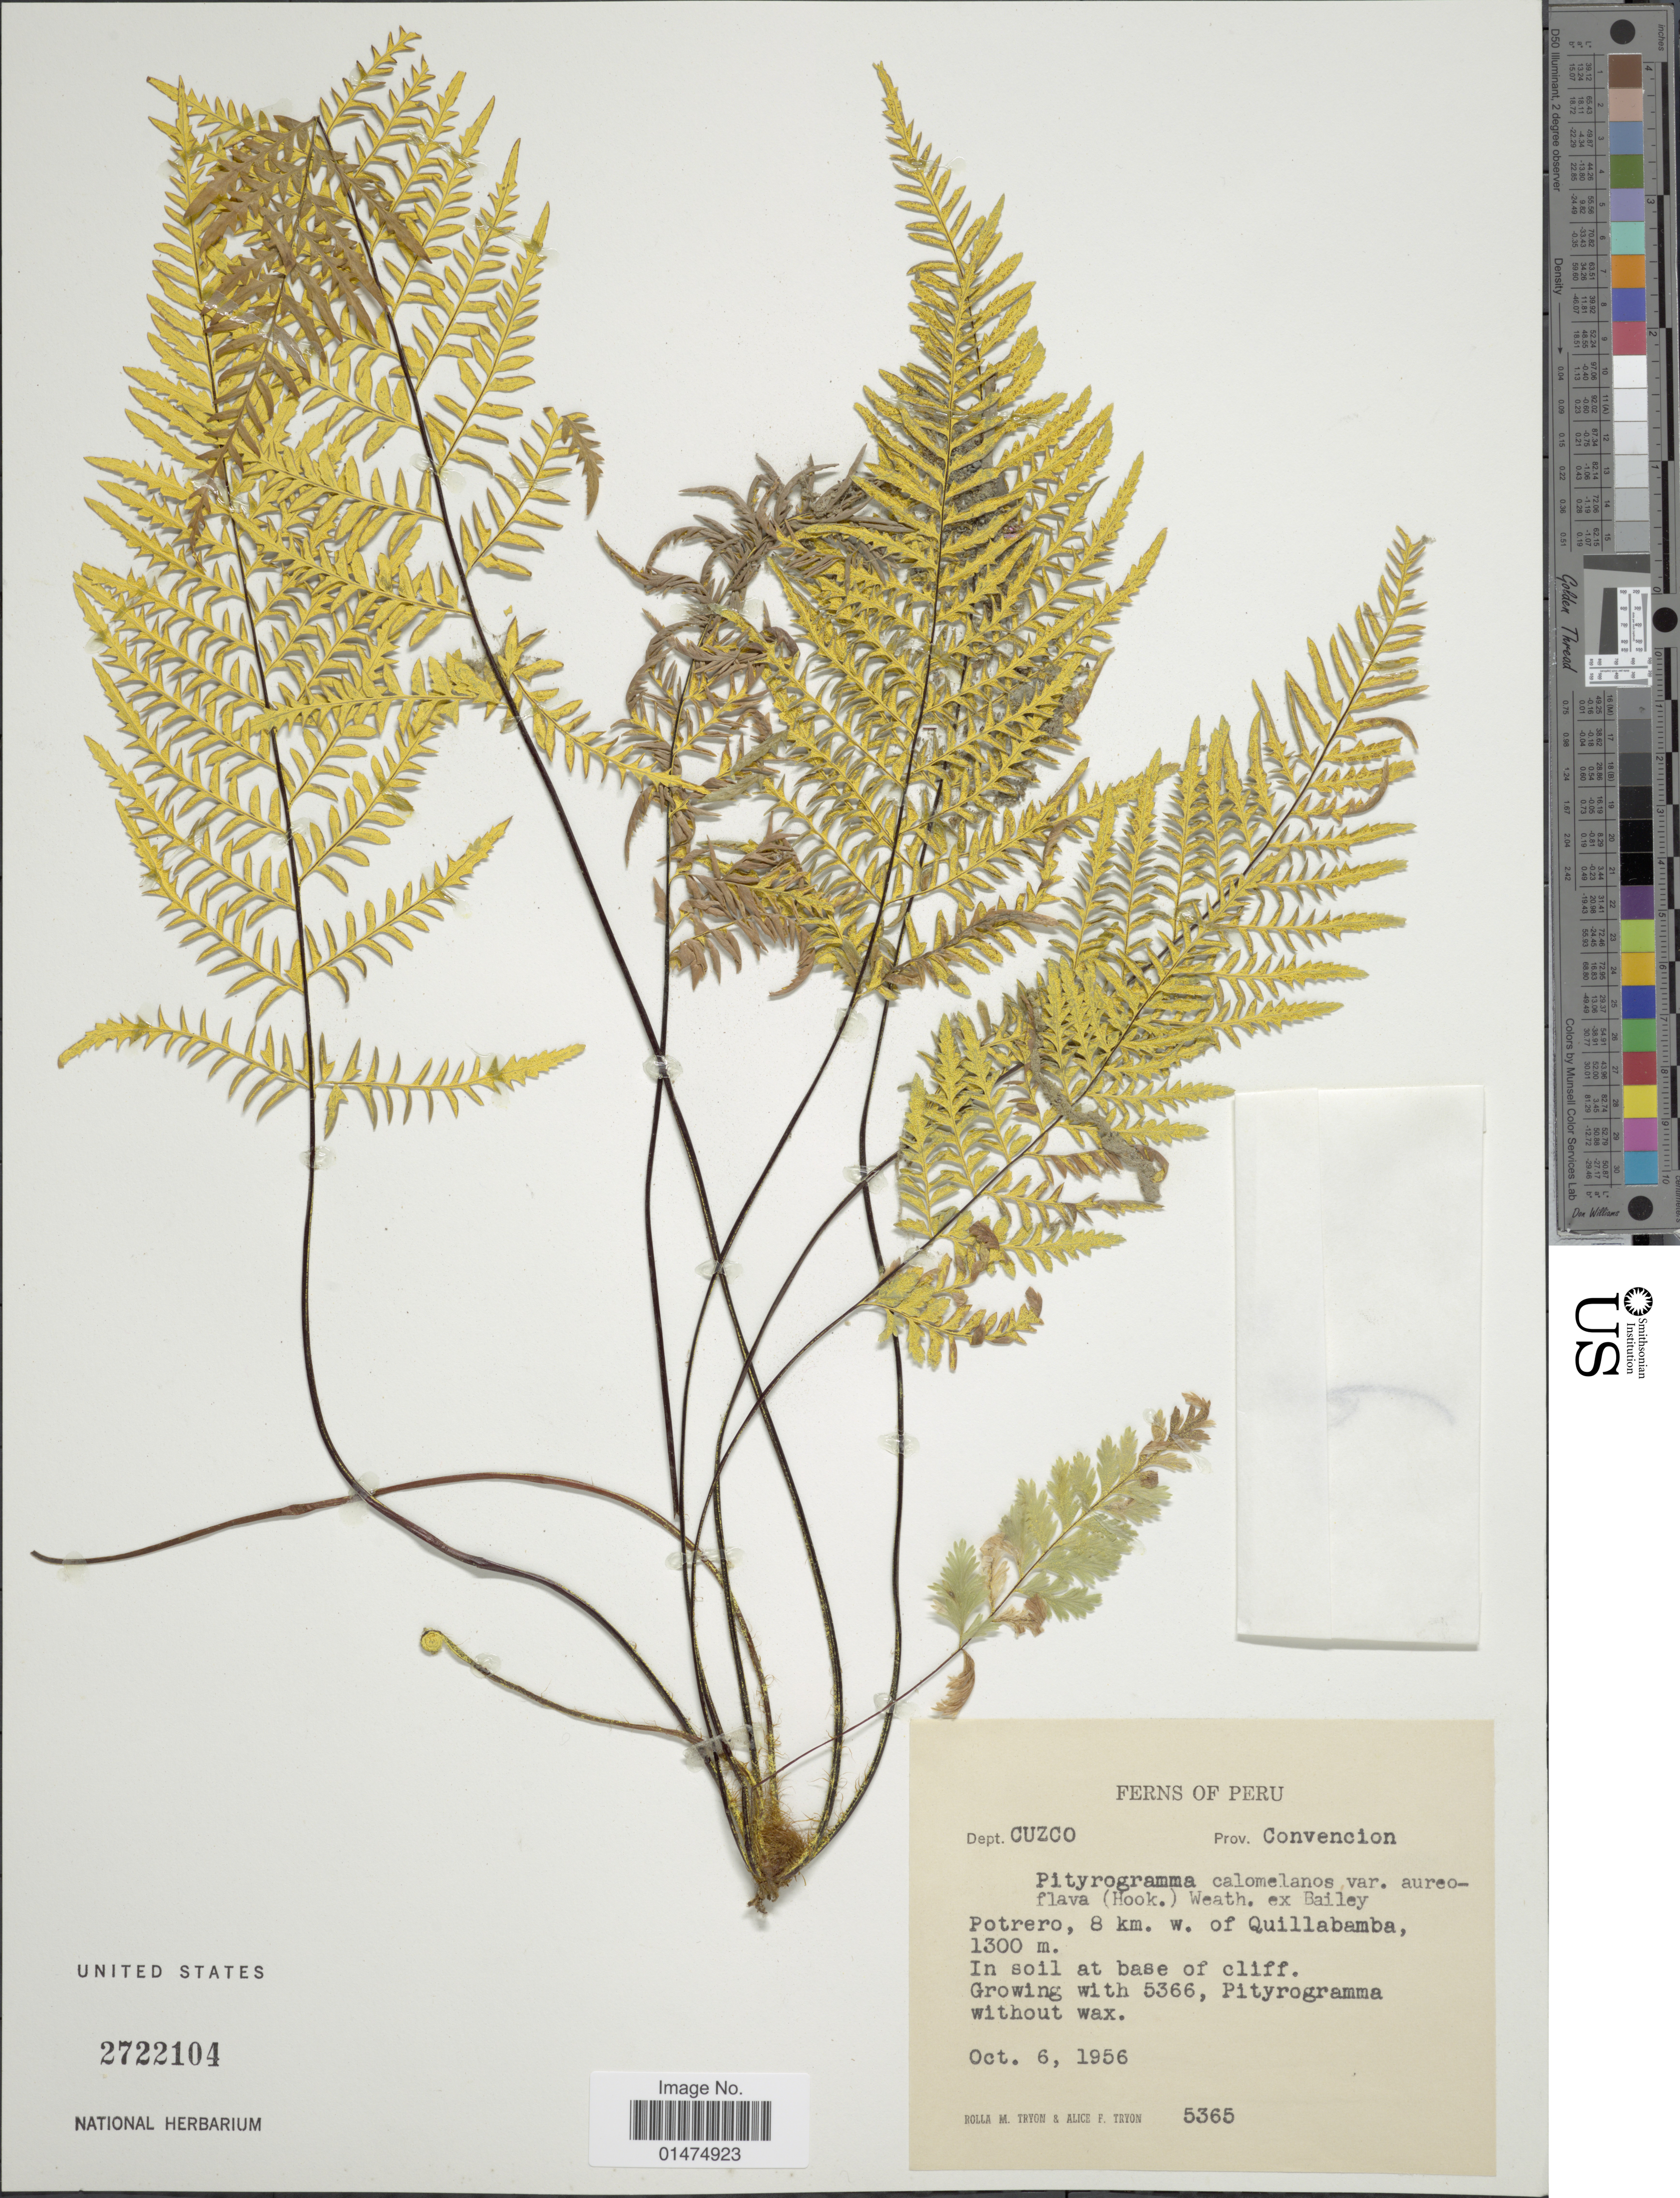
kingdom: Plantae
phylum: Tracheophyta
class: Polypodiopsida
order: Polypodiales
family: Pteridaceae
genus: Pityrogramma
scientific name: Pityrogramma calomelanos var. aureoflava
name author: (Hook.) Weath. ex L.H. Bailey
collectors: R. M. Tryon & A. F. Tryon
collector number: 5365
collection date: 1956-10-06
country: Peru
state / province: Cusco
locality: Cuzco, Convencion, Potrero, 8 km, w. Quillabamba.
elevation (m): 1300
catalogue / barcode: US 2722104